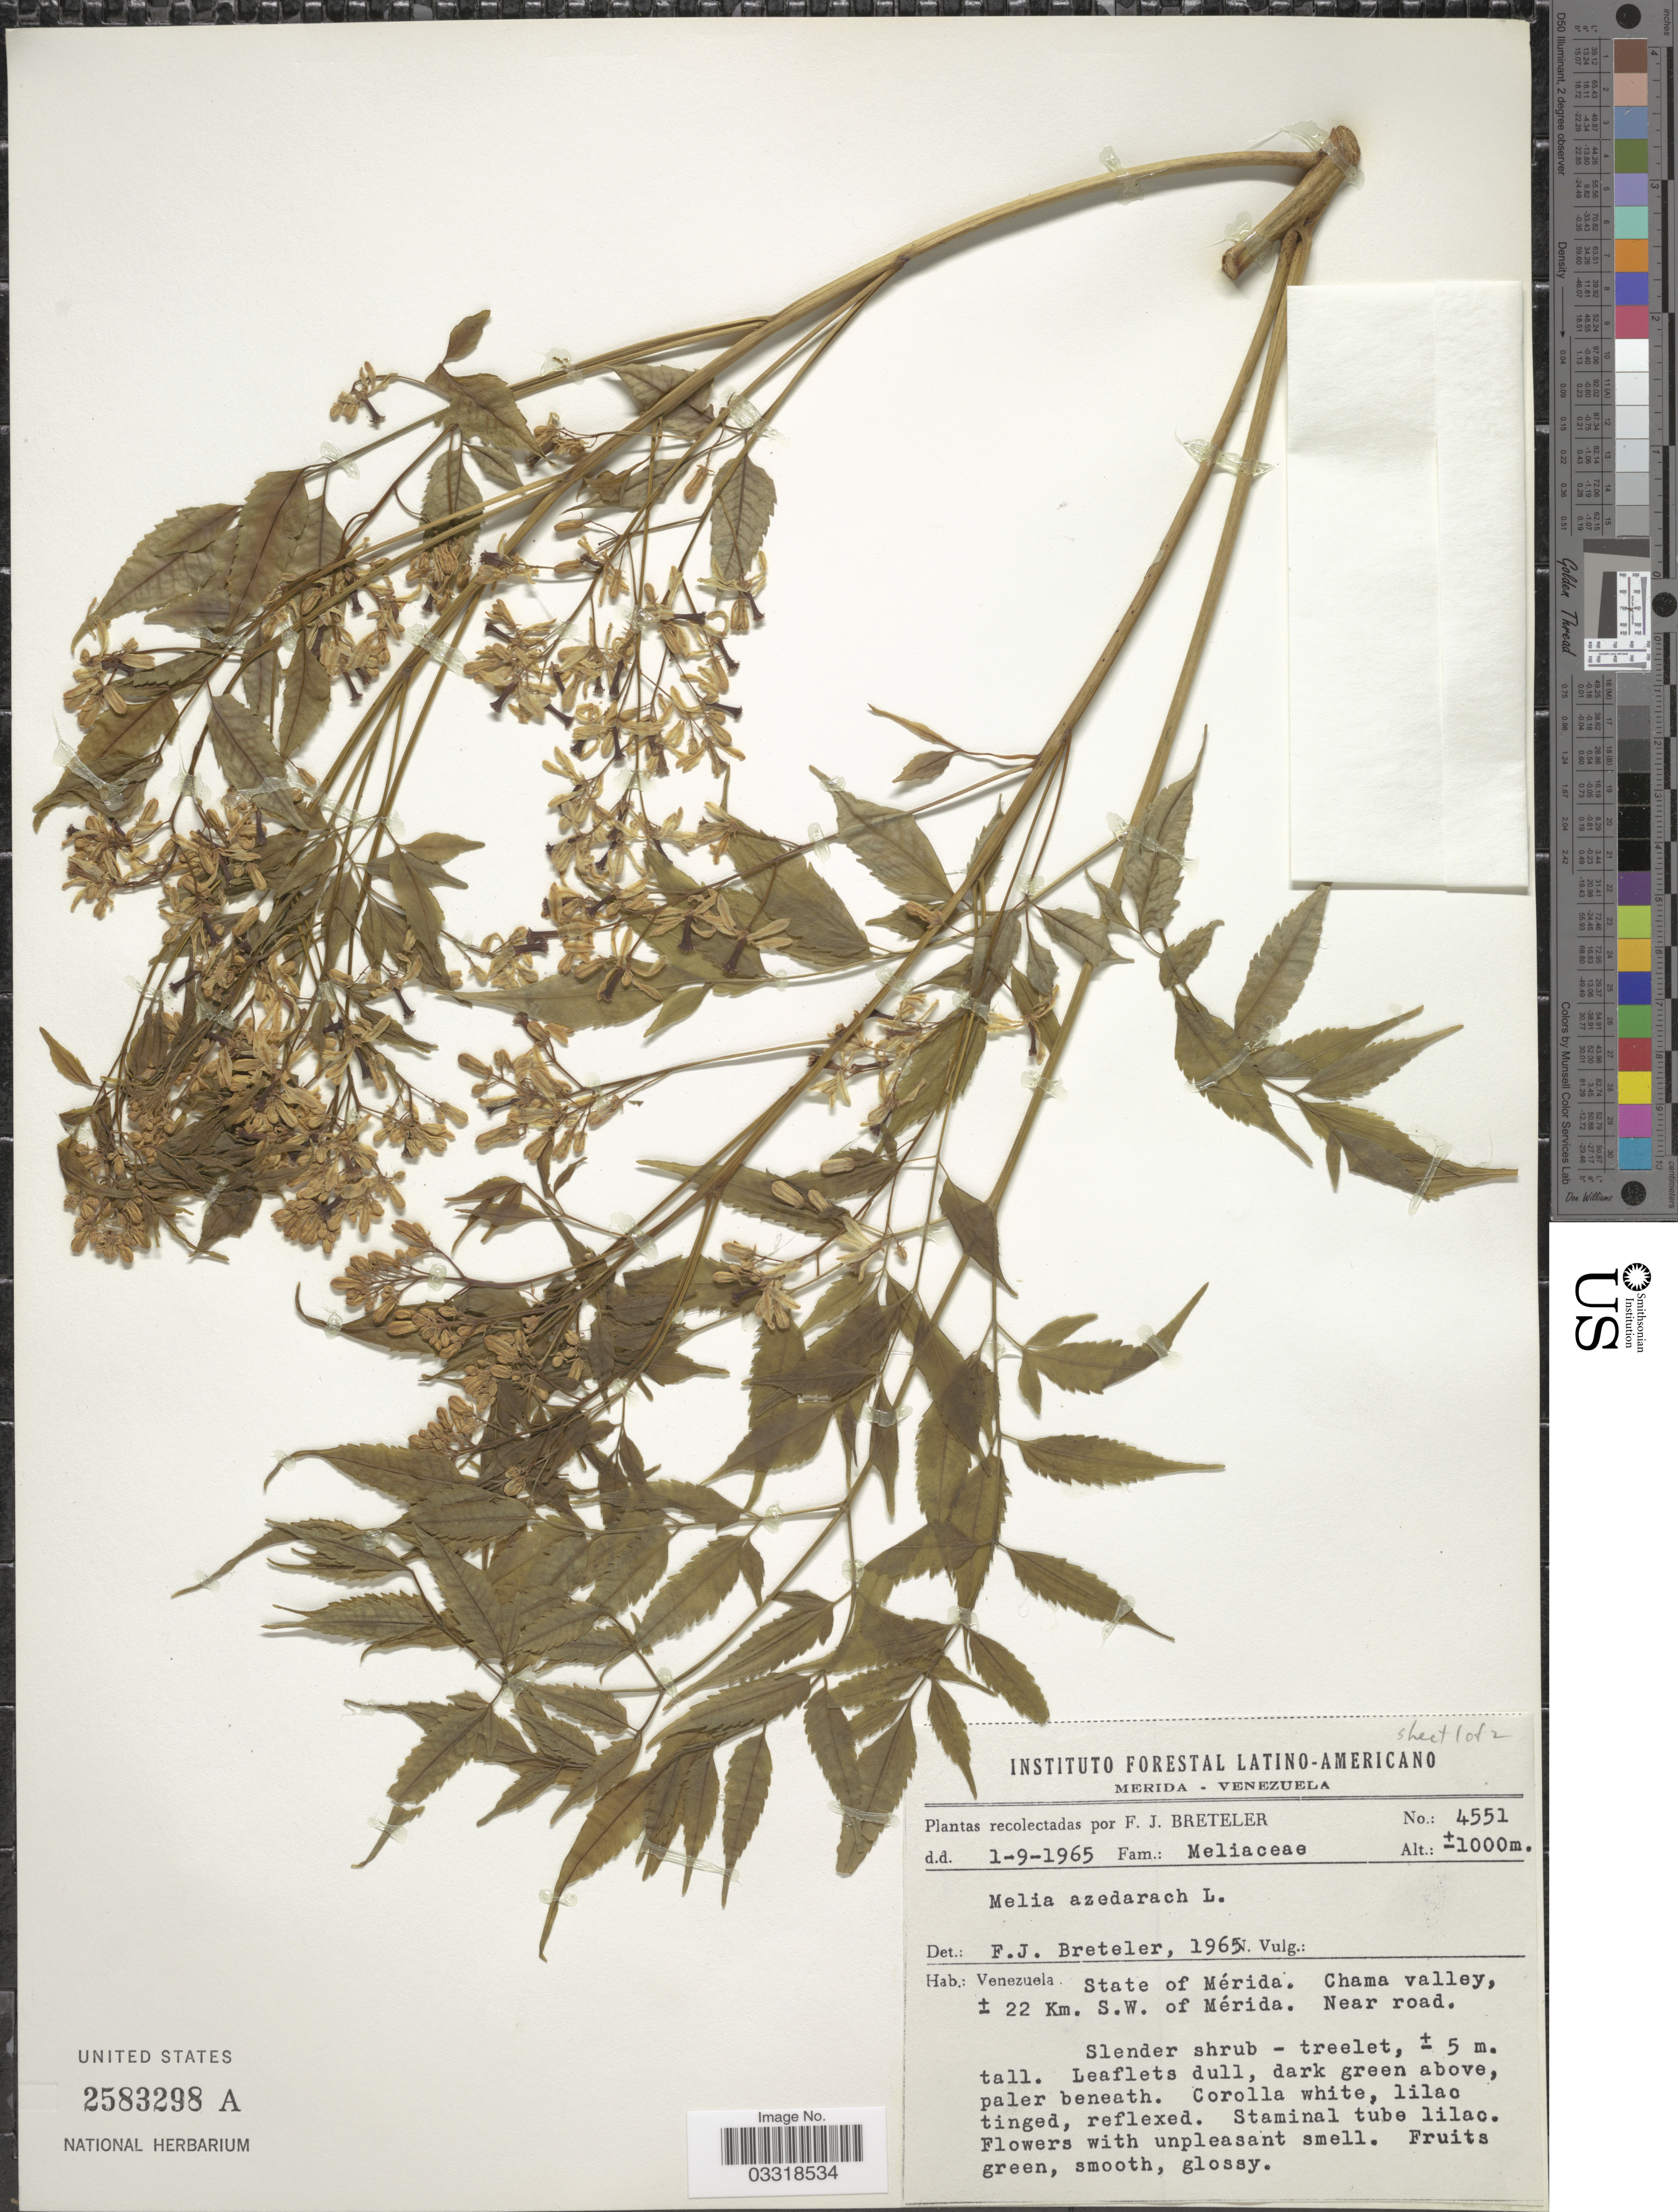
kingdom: Plantae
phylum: Tracheophyta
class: Magnoliopsida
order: Sapindales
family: Meliaceae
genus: Melia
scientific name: Melia azedarach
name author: L.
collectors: F. J. Breteler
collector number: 4551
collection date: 1965-09-01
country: Venezuela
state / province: Mérida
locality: Chama valley, ± 22 Km. S.W. of Mérida. Near road.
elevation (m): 1000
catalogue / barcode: US 2583298A